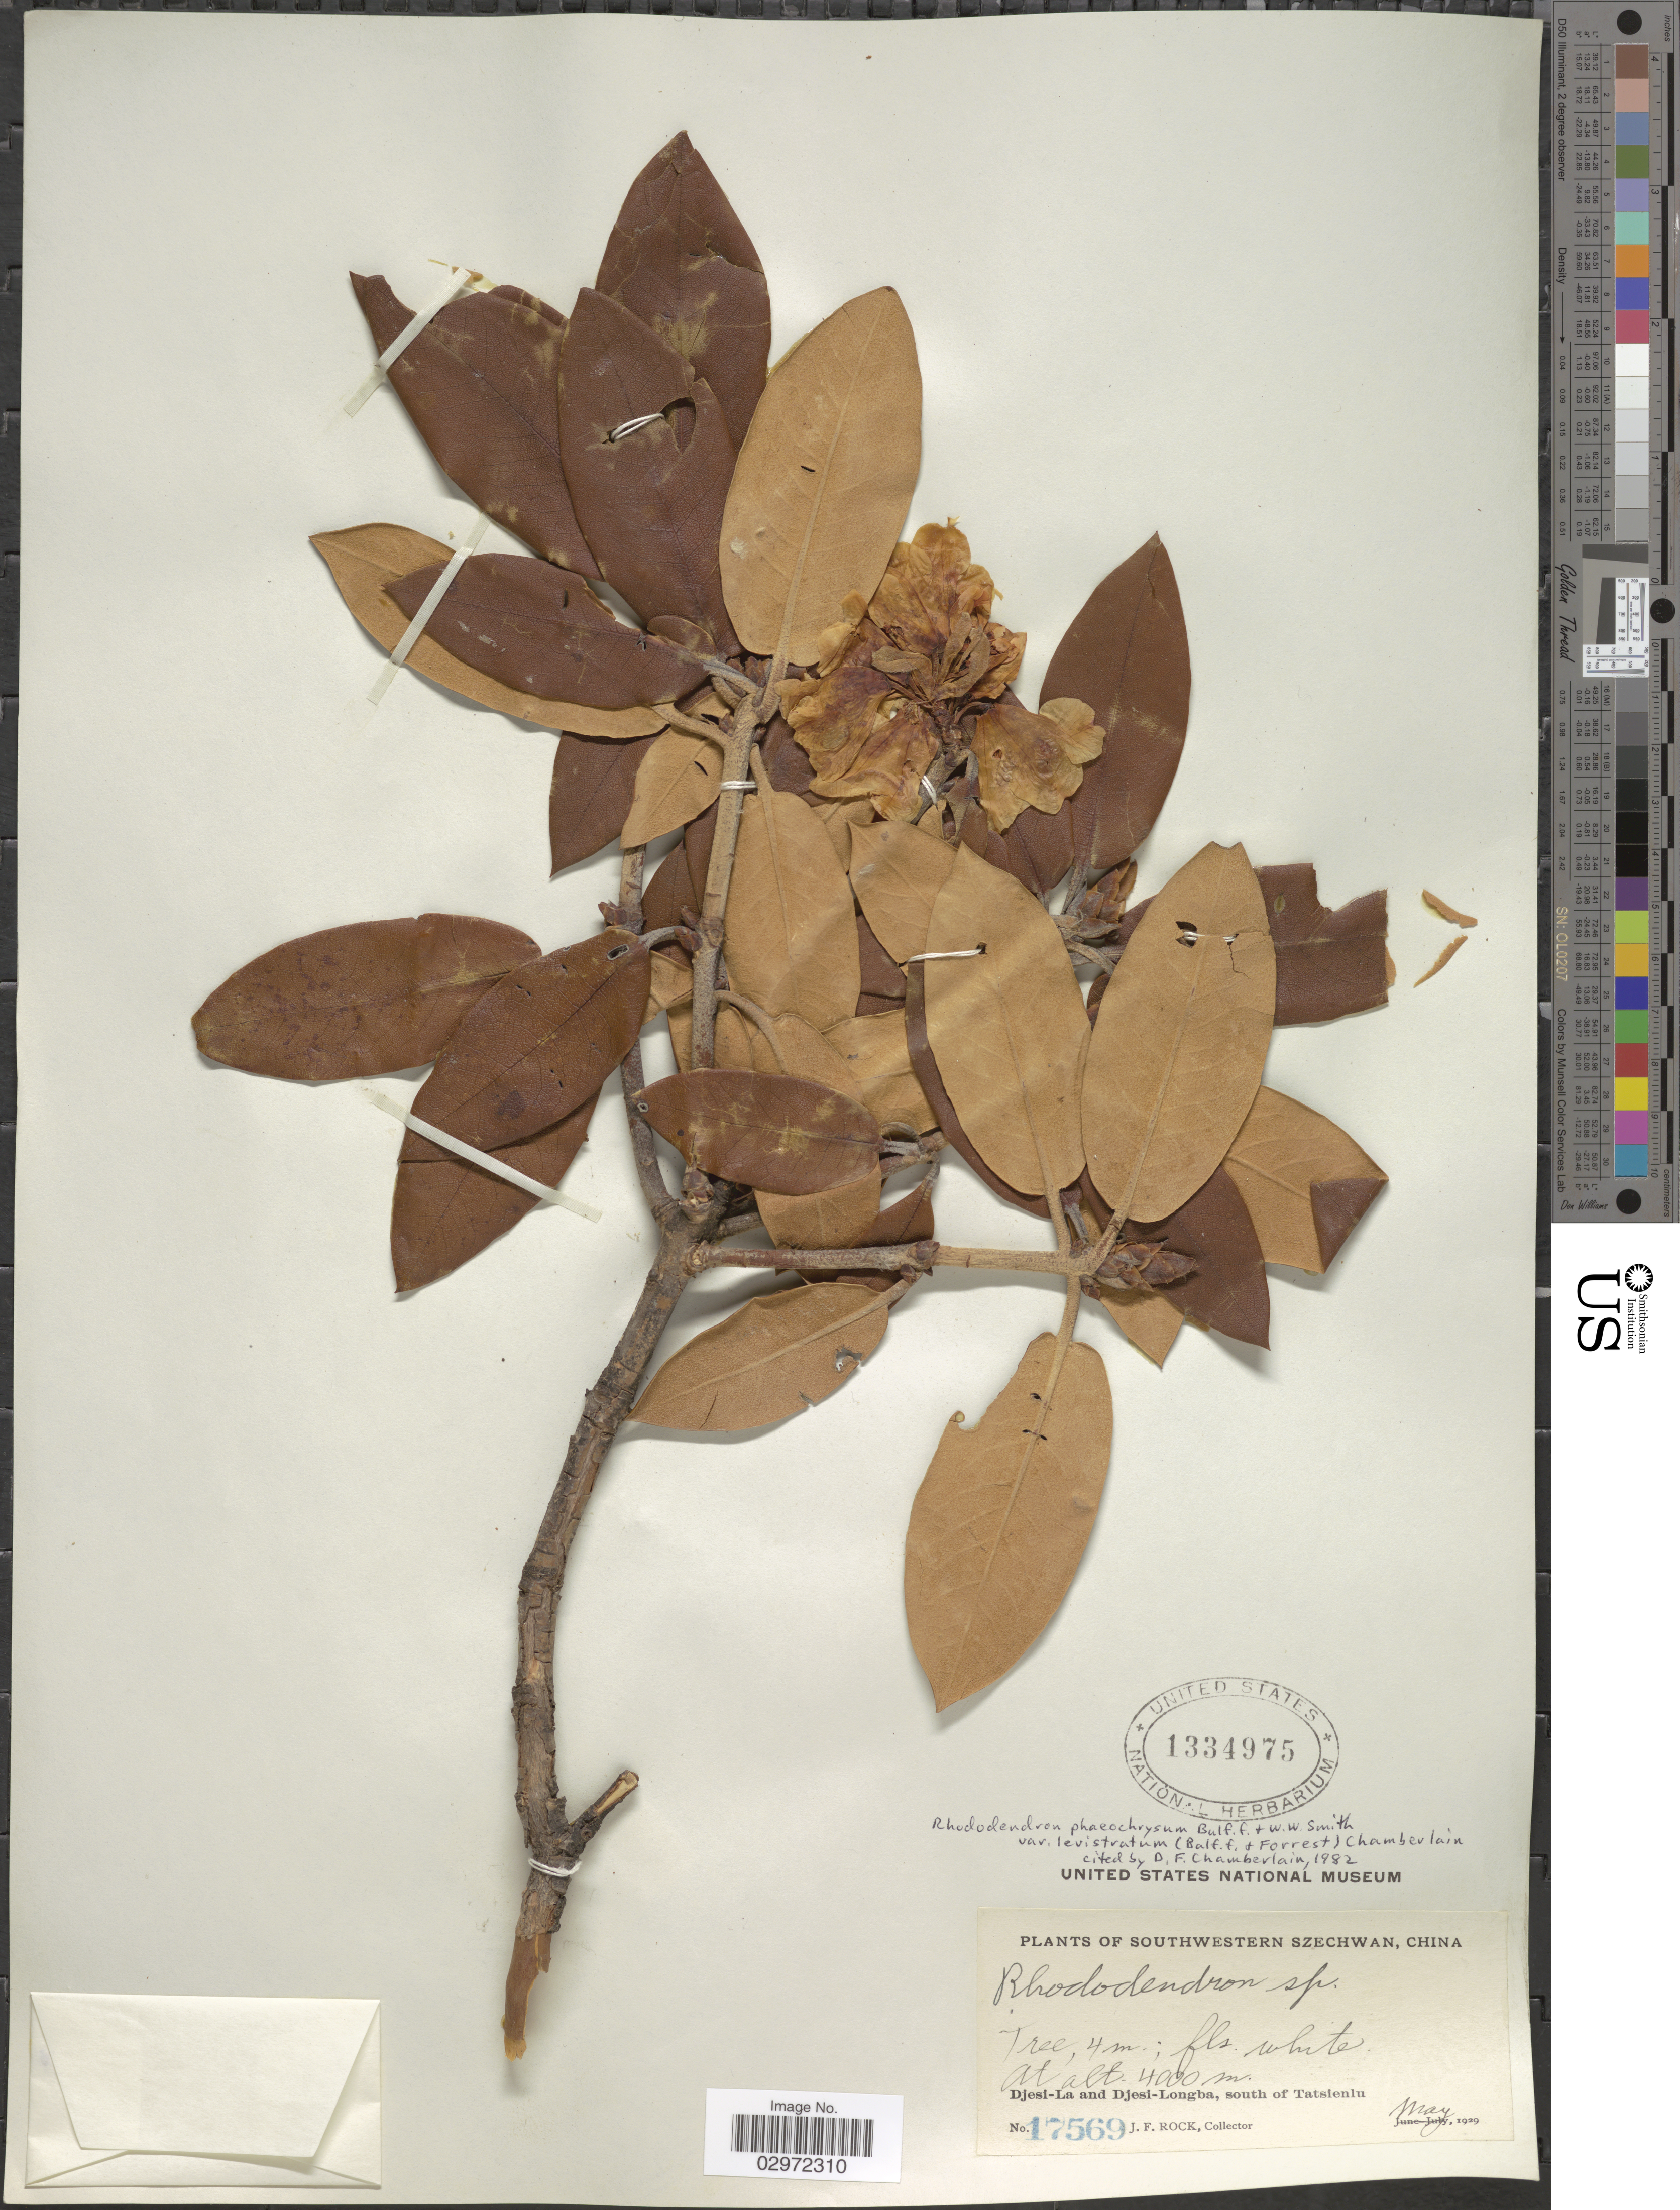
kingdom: Plantae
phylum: Tracheophyta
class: Magnoliopsida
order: Ericales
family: Ericaceae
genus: Rhododendron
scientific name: Rhododendron phaeochrysum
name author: Balf. f. & W.W. Sm.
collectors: J. Rock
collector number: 17569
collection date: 1929-05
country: China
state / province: Sichuan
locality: Southwestern Szechwan, Djesi-La and Djesi-Longba, south of Tatsienlu.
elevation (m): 4000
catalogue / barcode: US 1334975